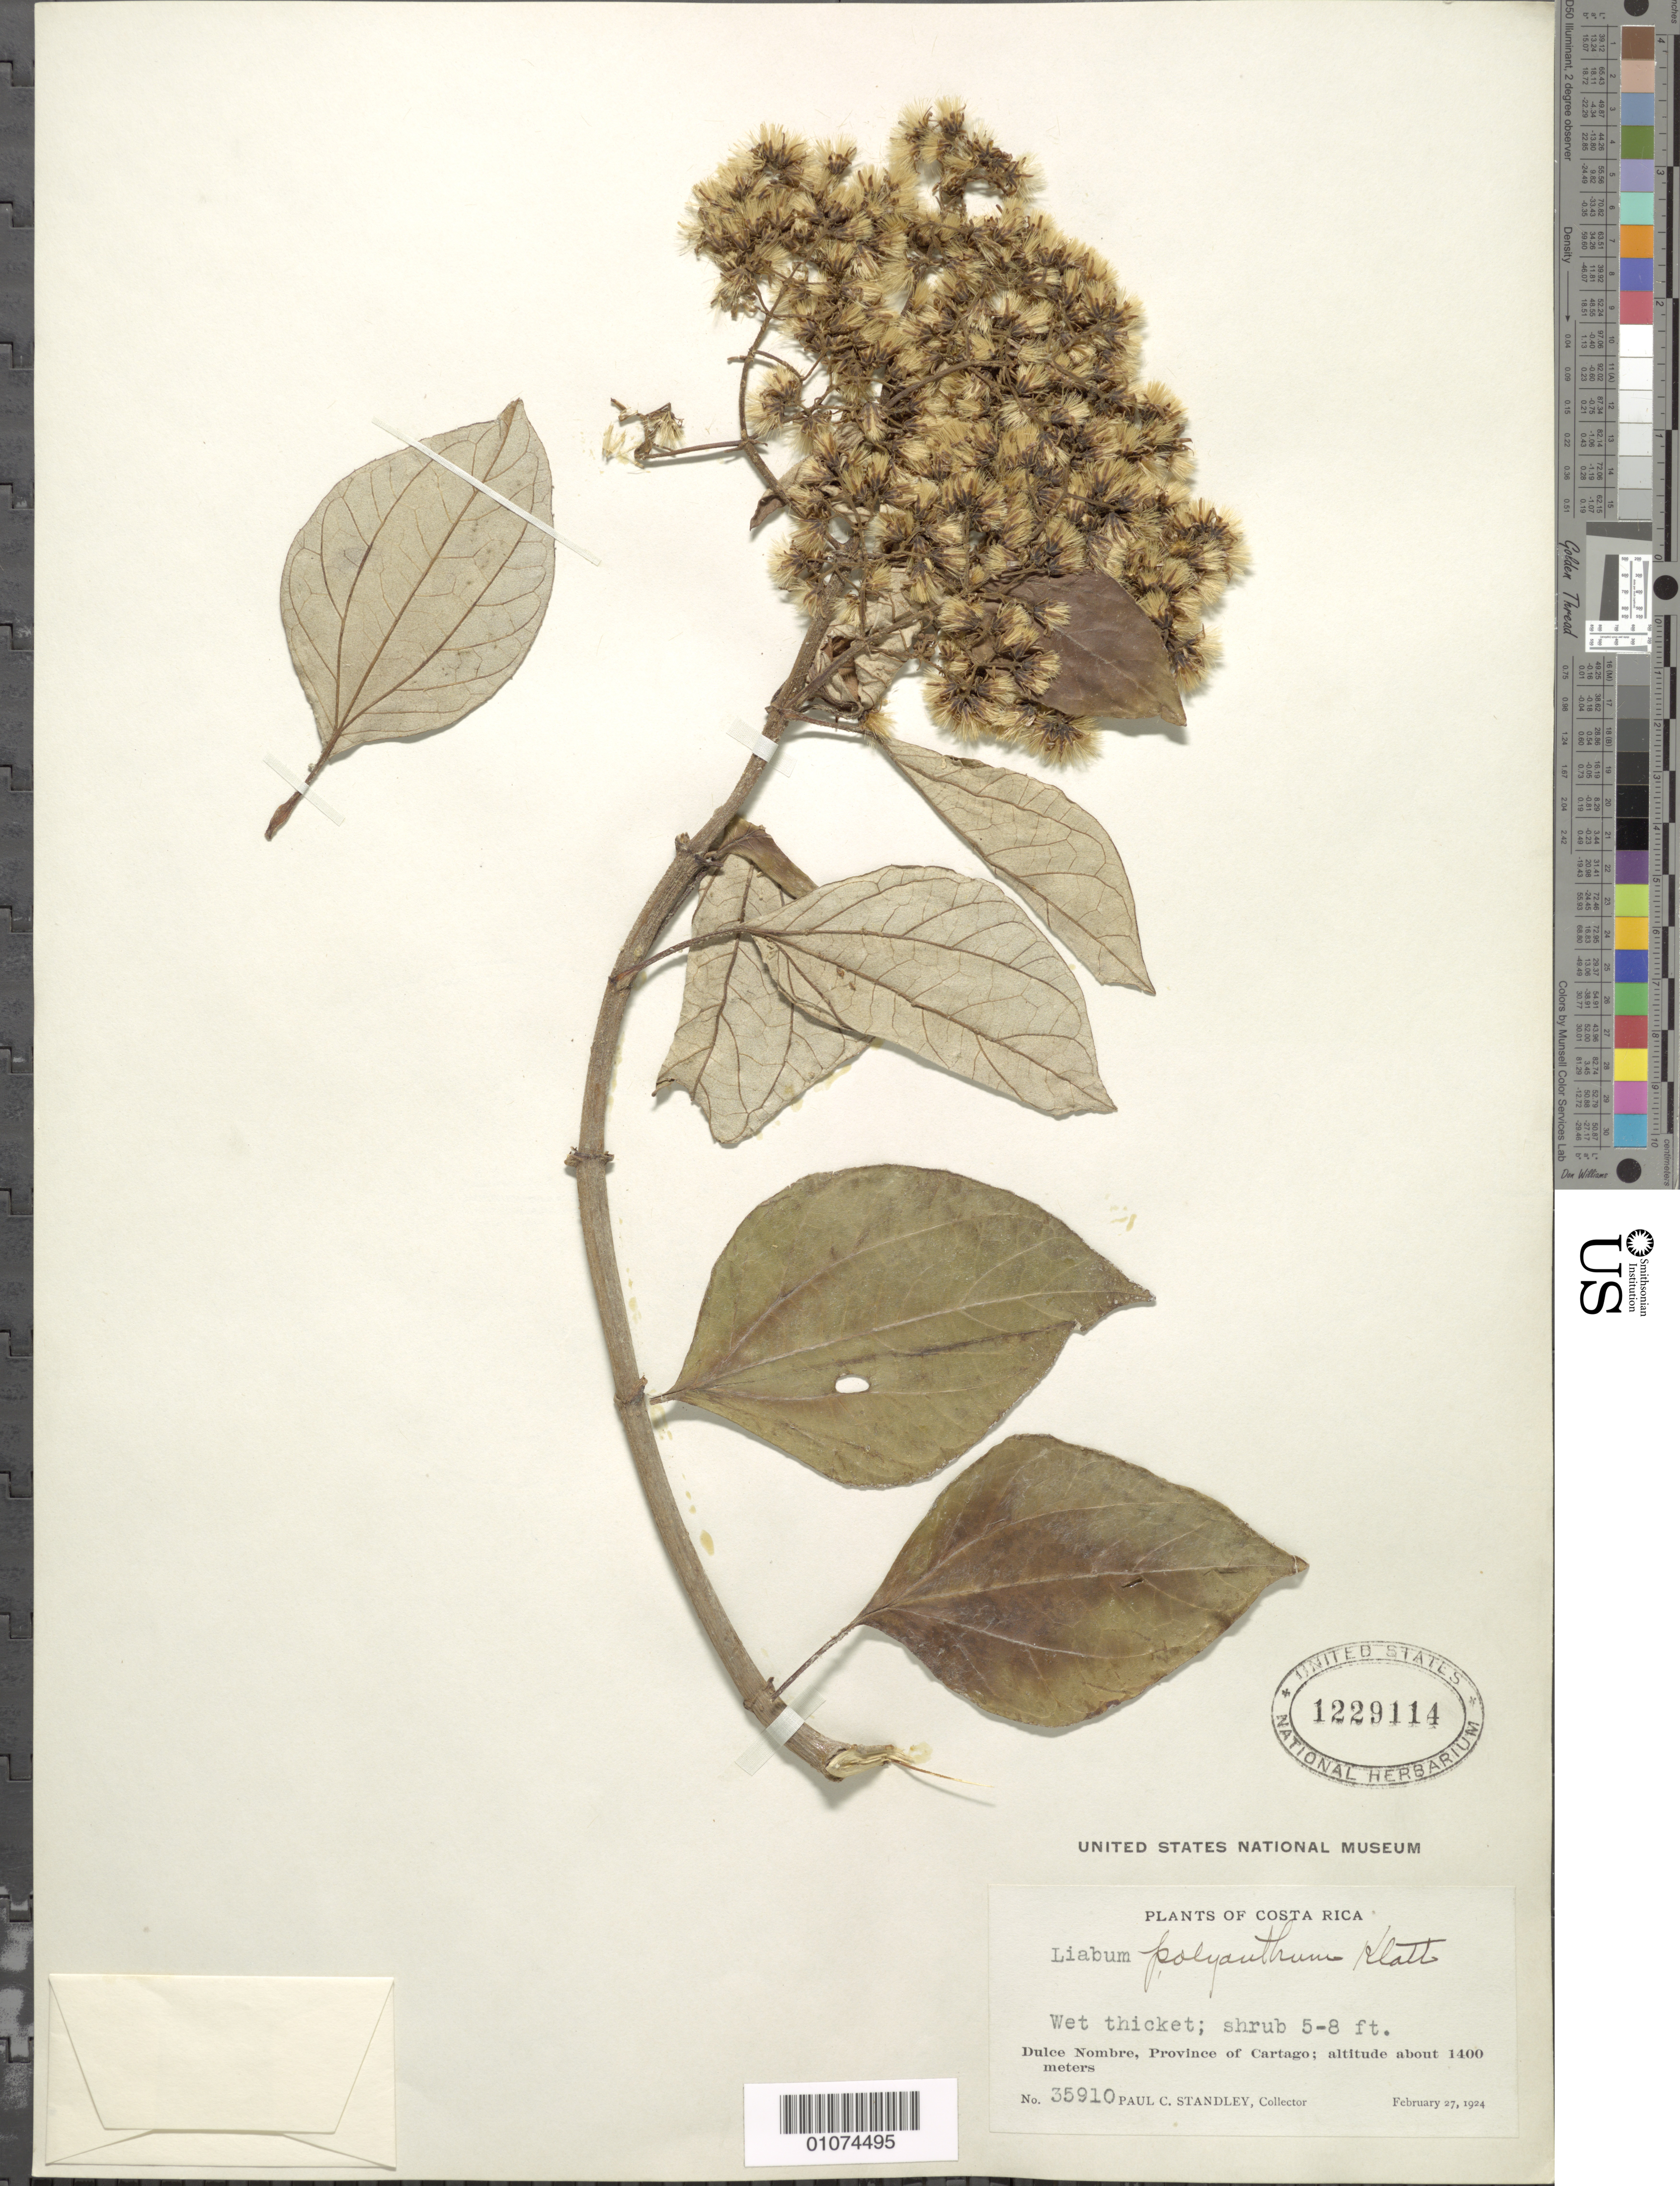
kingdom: Plantae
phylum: Tracheophyta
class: Magnoliopsida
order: Asterales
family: Asteraceae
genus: Sinclairia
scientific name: Sinclairia polyantha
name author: (Klatt) Rydb.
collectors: P. C. Standley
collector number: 35910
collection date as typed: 27 February 1924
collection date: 1924-02-27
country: Costa Rica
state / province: Cartago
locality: Dulce Nombre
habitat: Wet thicket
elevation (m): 1400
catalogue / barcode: US 1229114